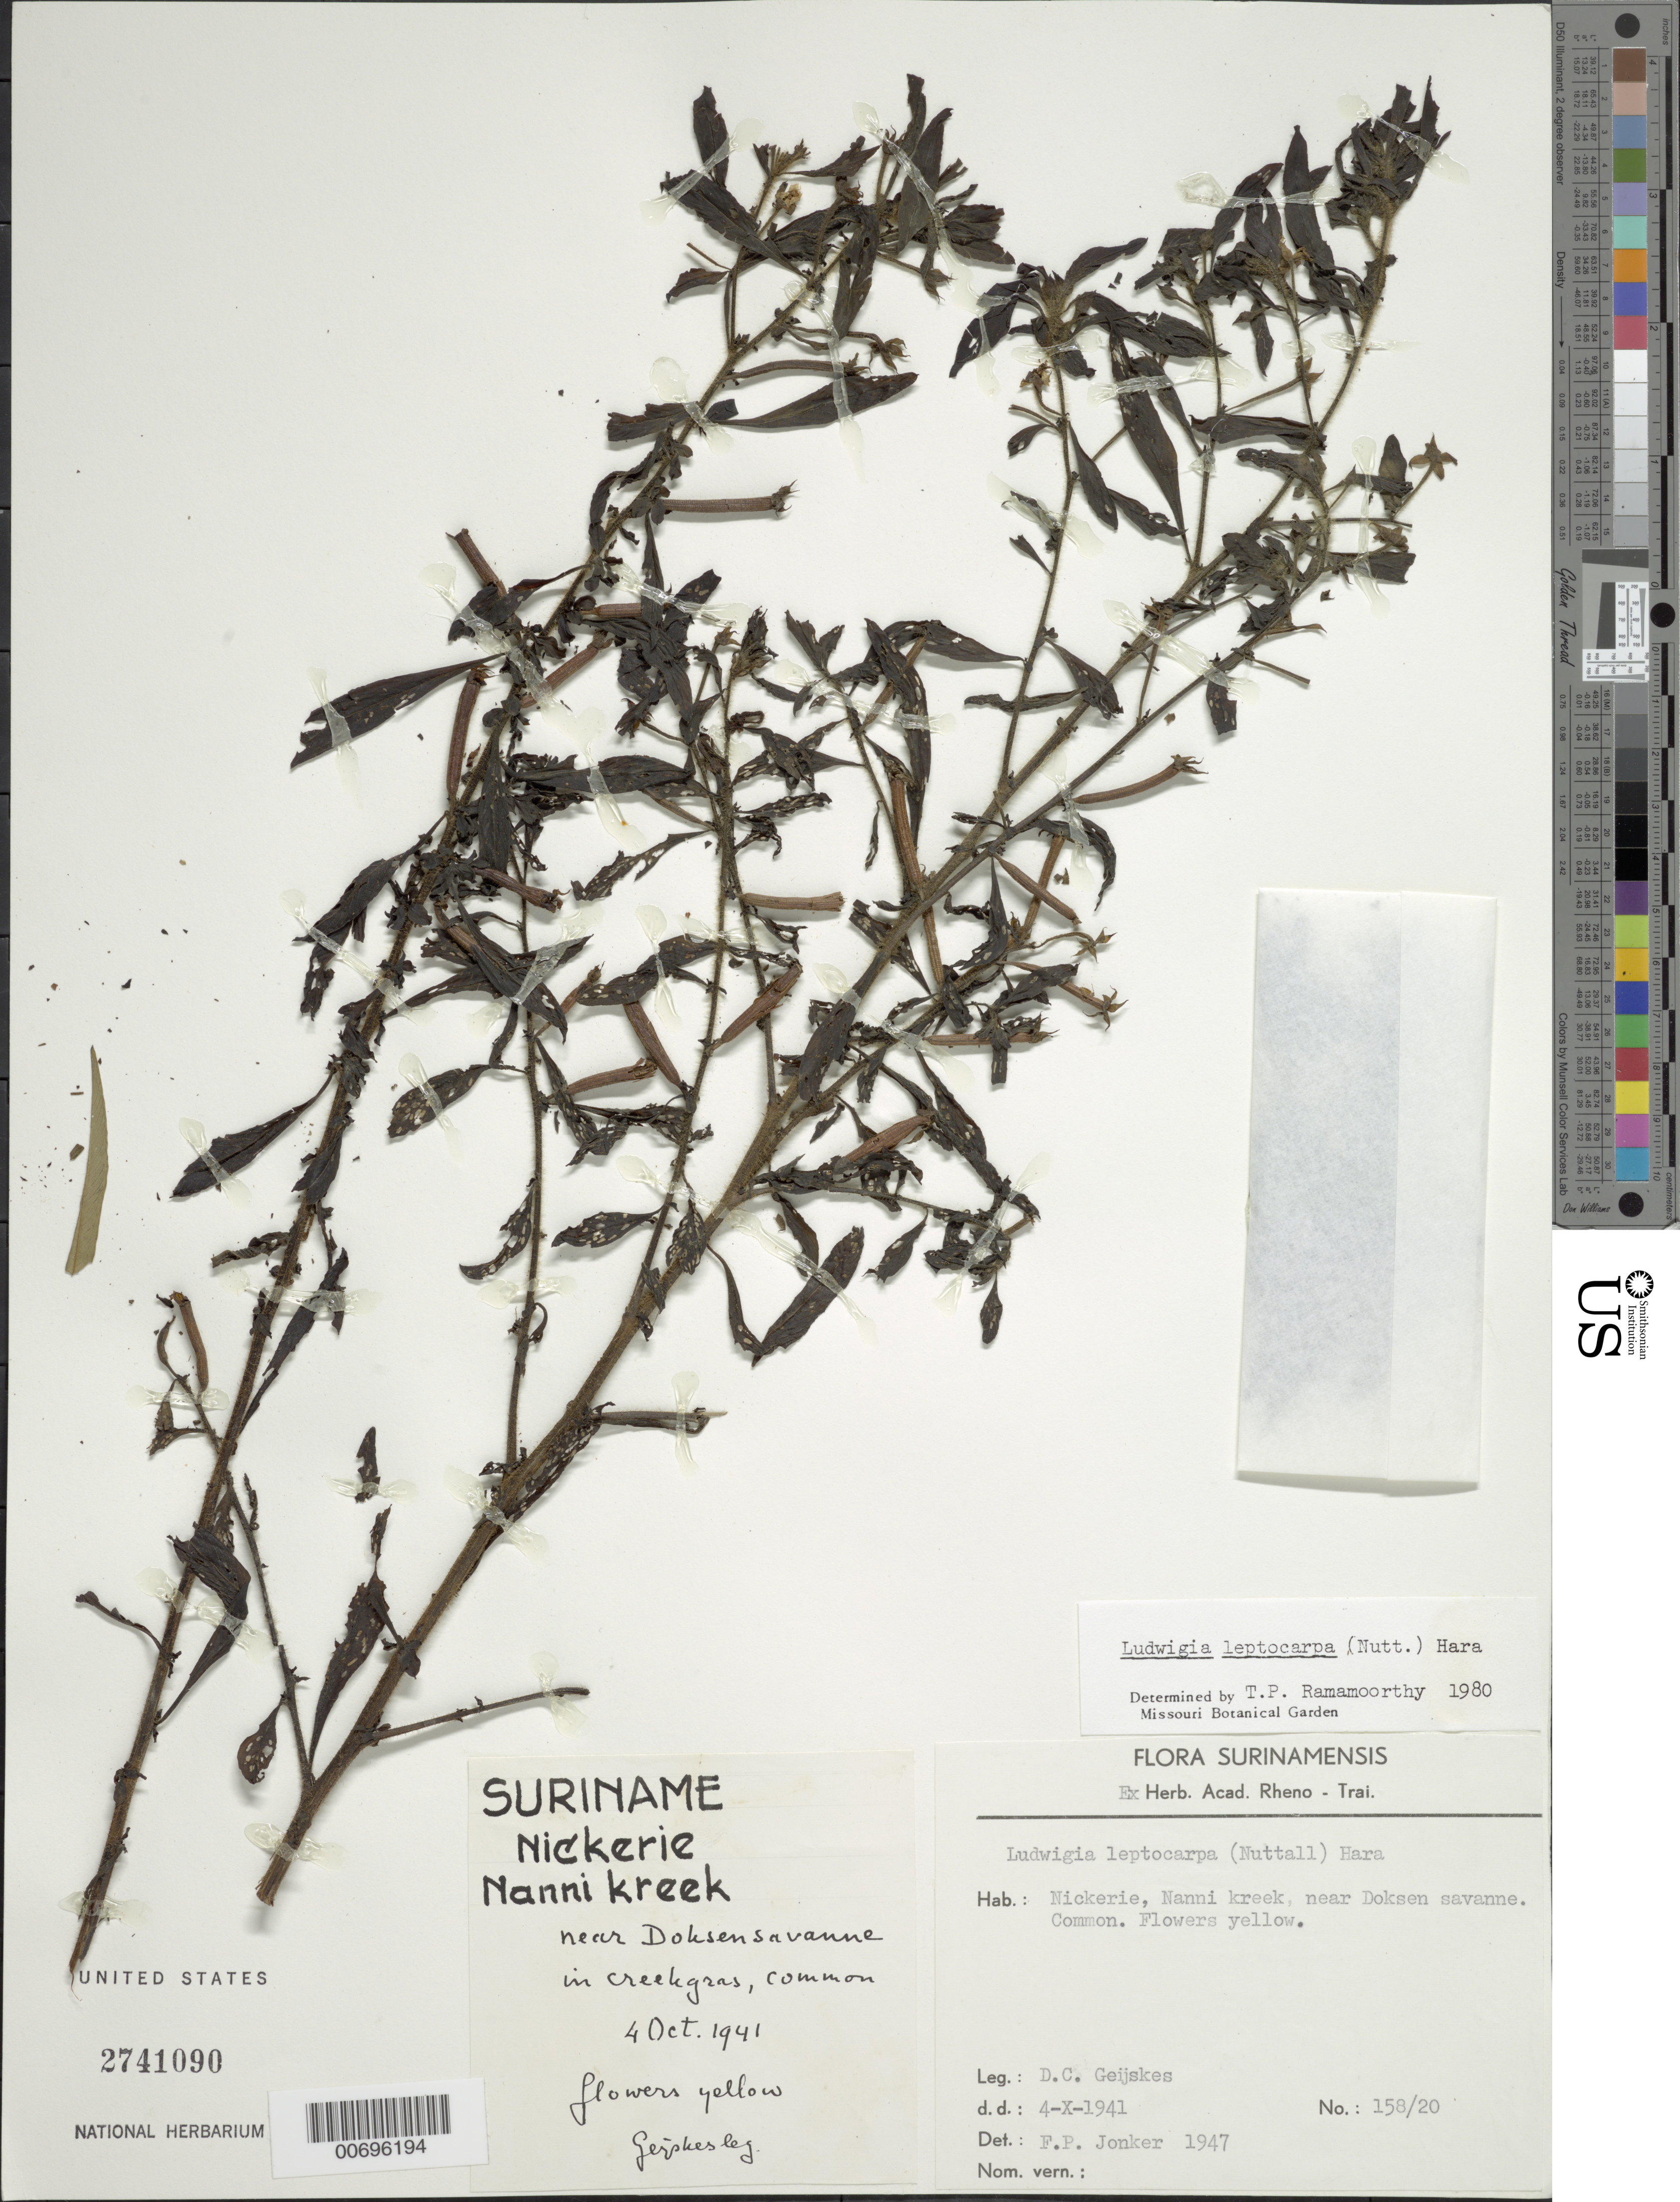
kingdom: Plantae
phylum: Tracheophyta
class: Magnoliopsida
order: Myrtales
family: Onagraceae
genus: Ludwigia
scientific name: Ludwigia leptocarpa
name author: (Nutt.) H. Hara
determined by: Jonker, F. P.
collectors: D. Geijskes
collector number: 158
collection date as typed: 4-Oct-41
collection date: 1941-10-04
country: Suriname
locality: Nickerie, near Dohsensavanne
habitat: In creek grass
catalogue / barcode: US 2741090